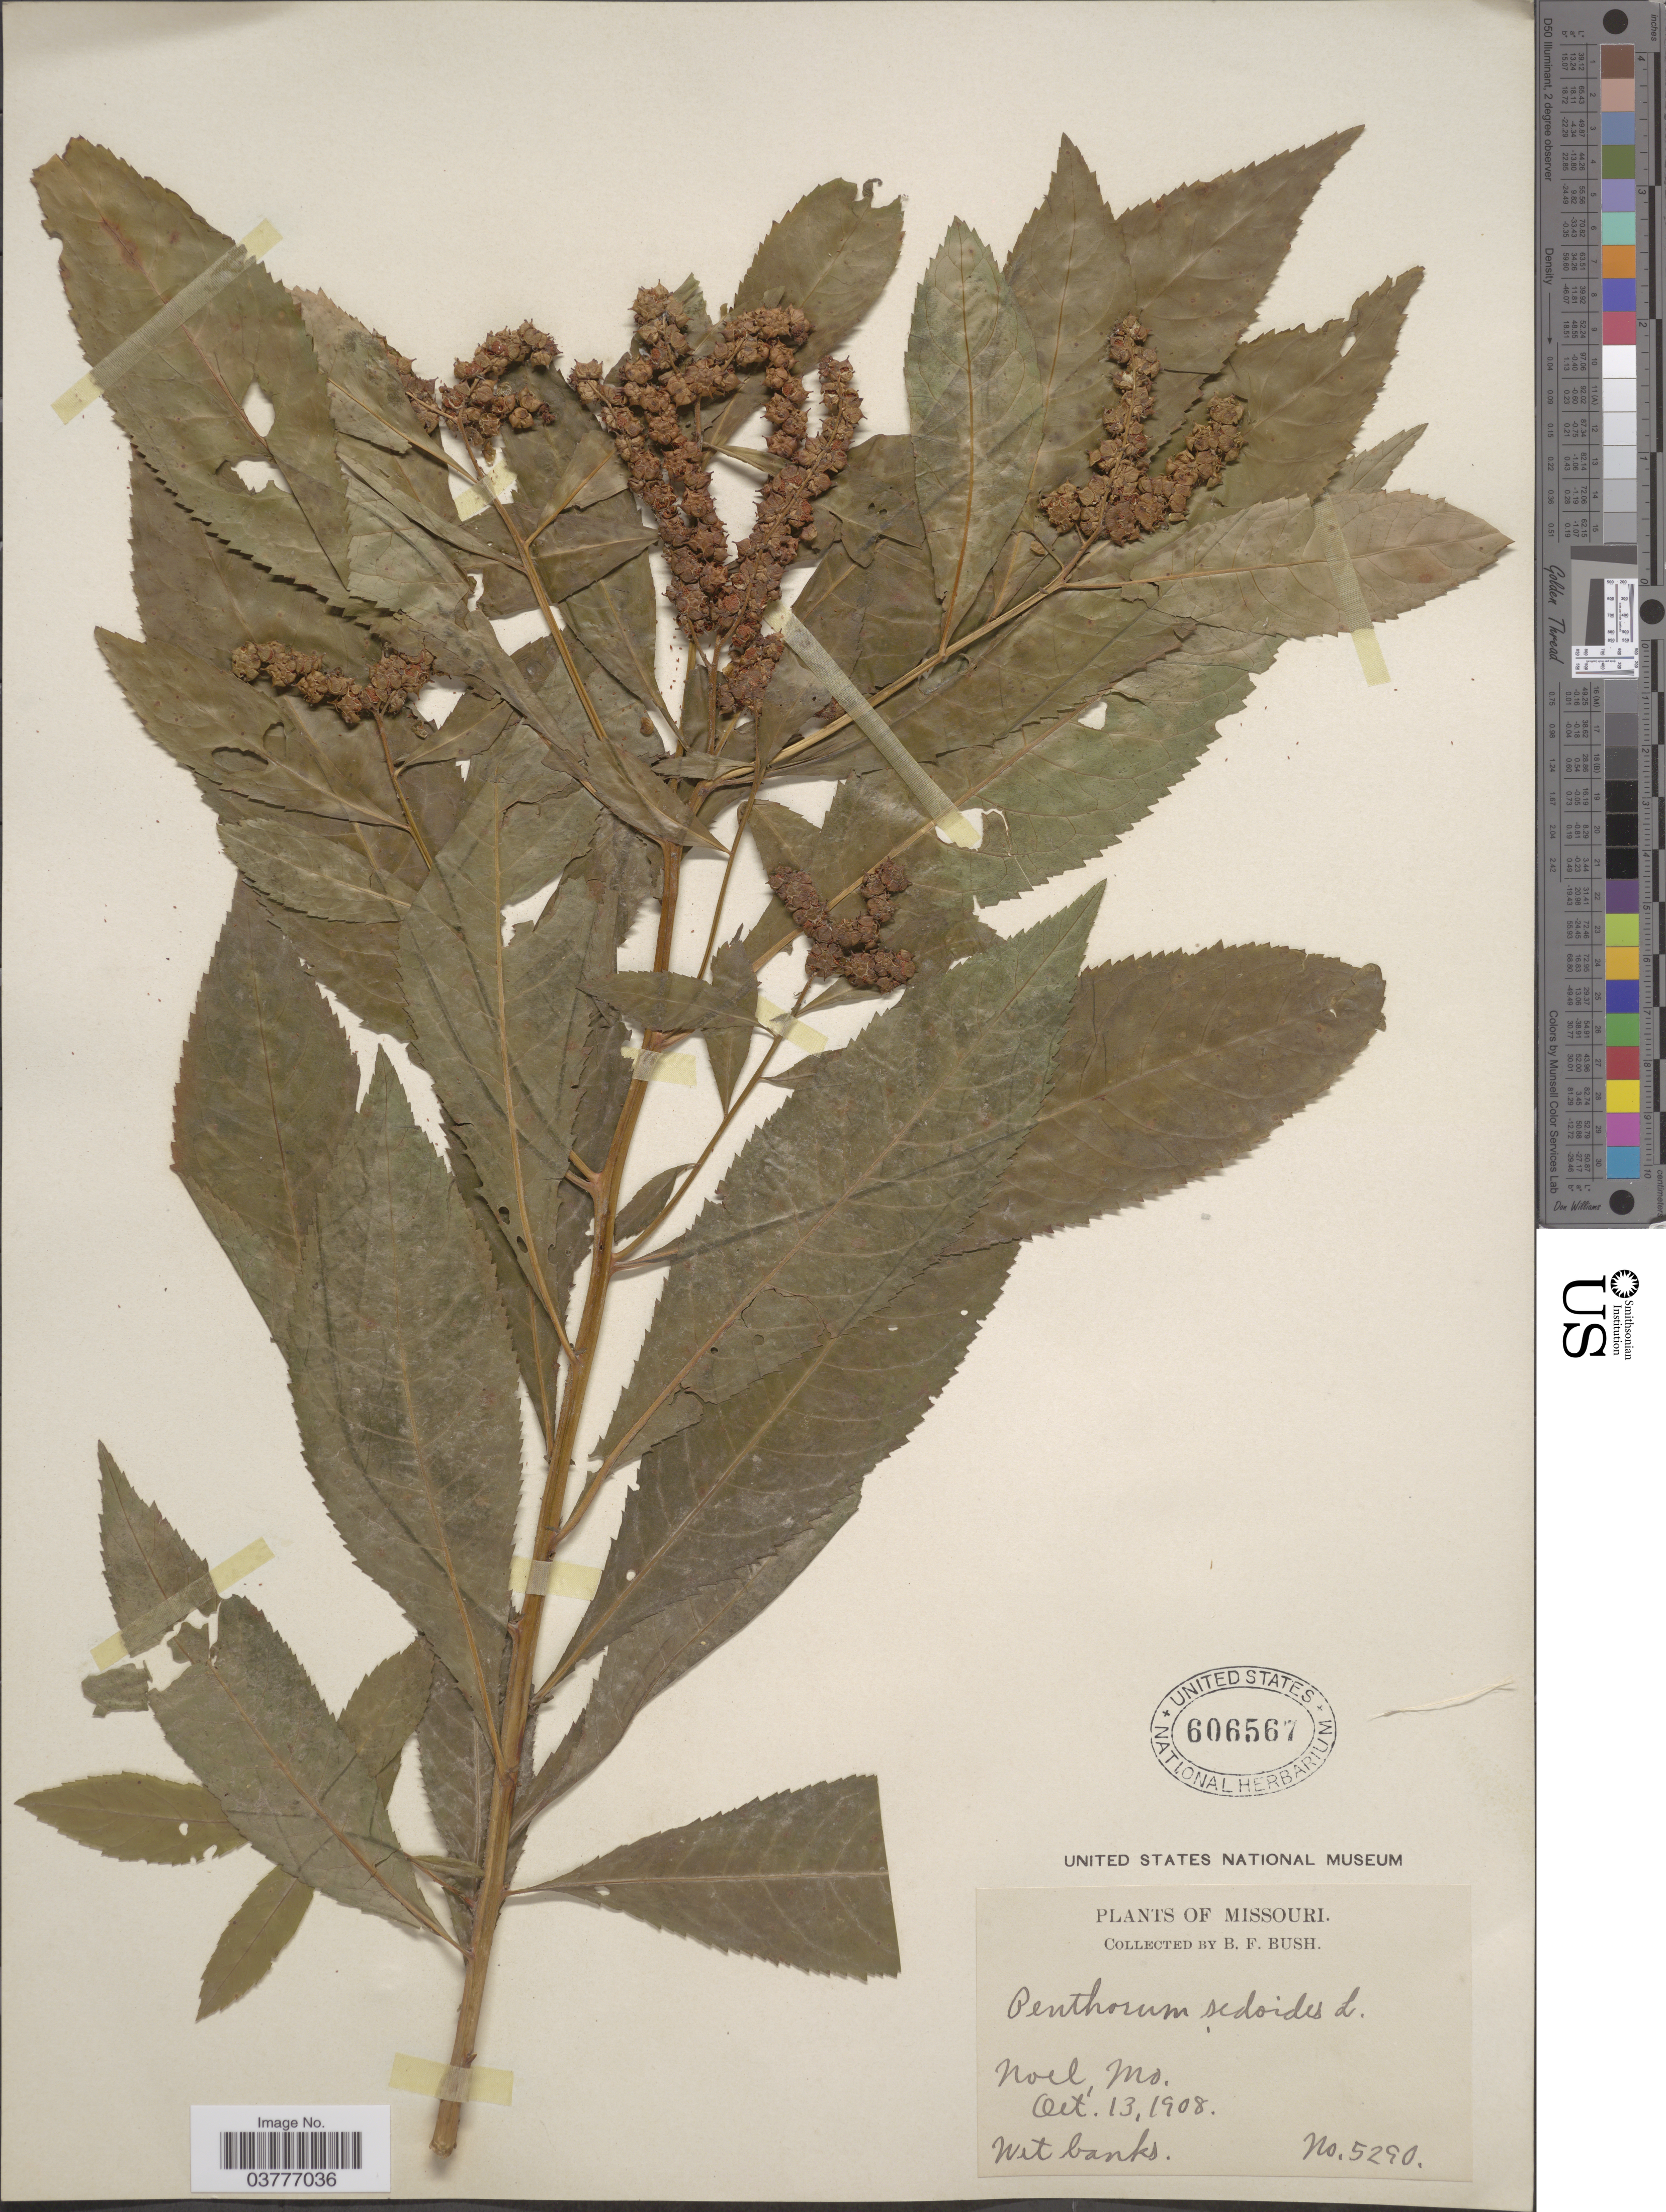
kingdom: Plantae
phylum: Tracheophyta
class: Magnoliopsida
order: Saxifragales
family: Penthoraceae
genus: Penthorum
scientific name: Penthorum sedoides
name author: L.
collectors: B. F. Bush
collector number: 5290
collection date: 1908-10-13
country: United States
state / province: Missouri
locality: Noel.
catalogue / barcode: US 606567